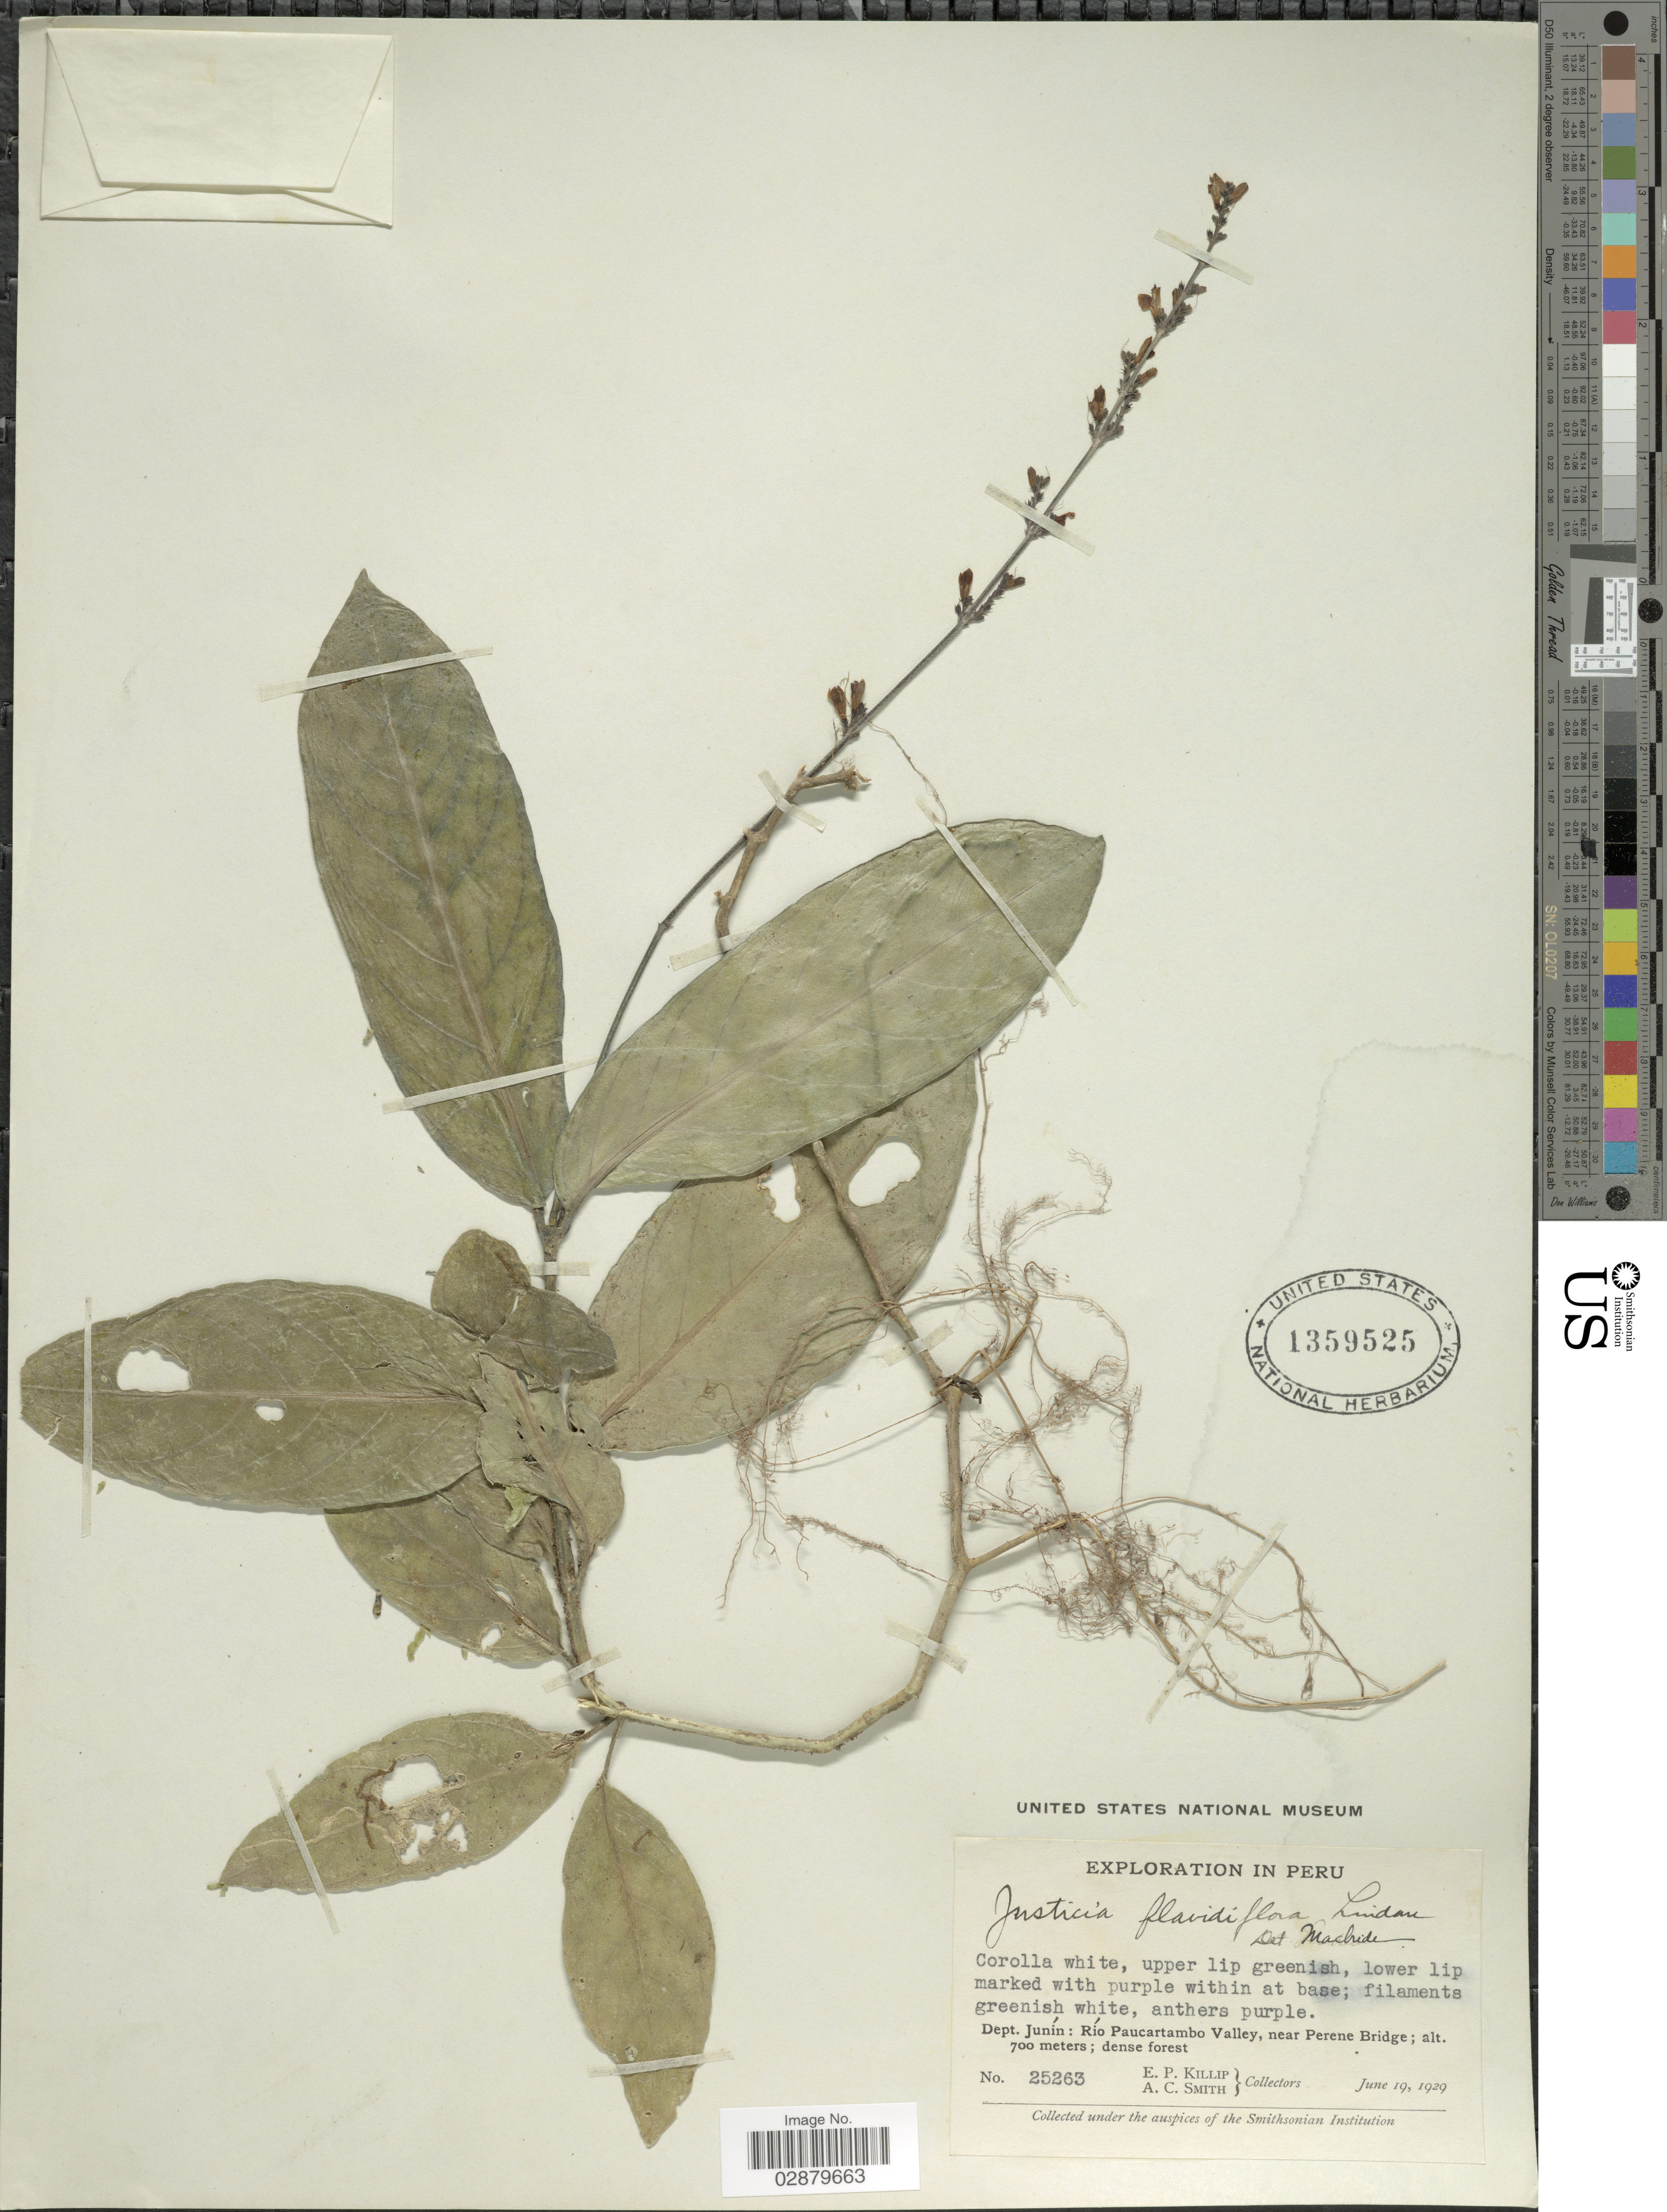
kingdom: Plantae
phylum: Tracheophyta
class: Magnoliopsida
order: Lamiales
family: Acanthaceae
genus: Justicia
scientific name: Justicia lineolata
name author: Ruiz & Pav.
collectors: E. P. Killip & A. C. Smith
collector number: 25263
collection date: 1929-06-19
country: Peru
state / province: Junín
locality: Dept. Junín: Río Paucartambo Valley, near Perene Bridge.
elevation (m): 700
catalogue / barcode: US 1359525